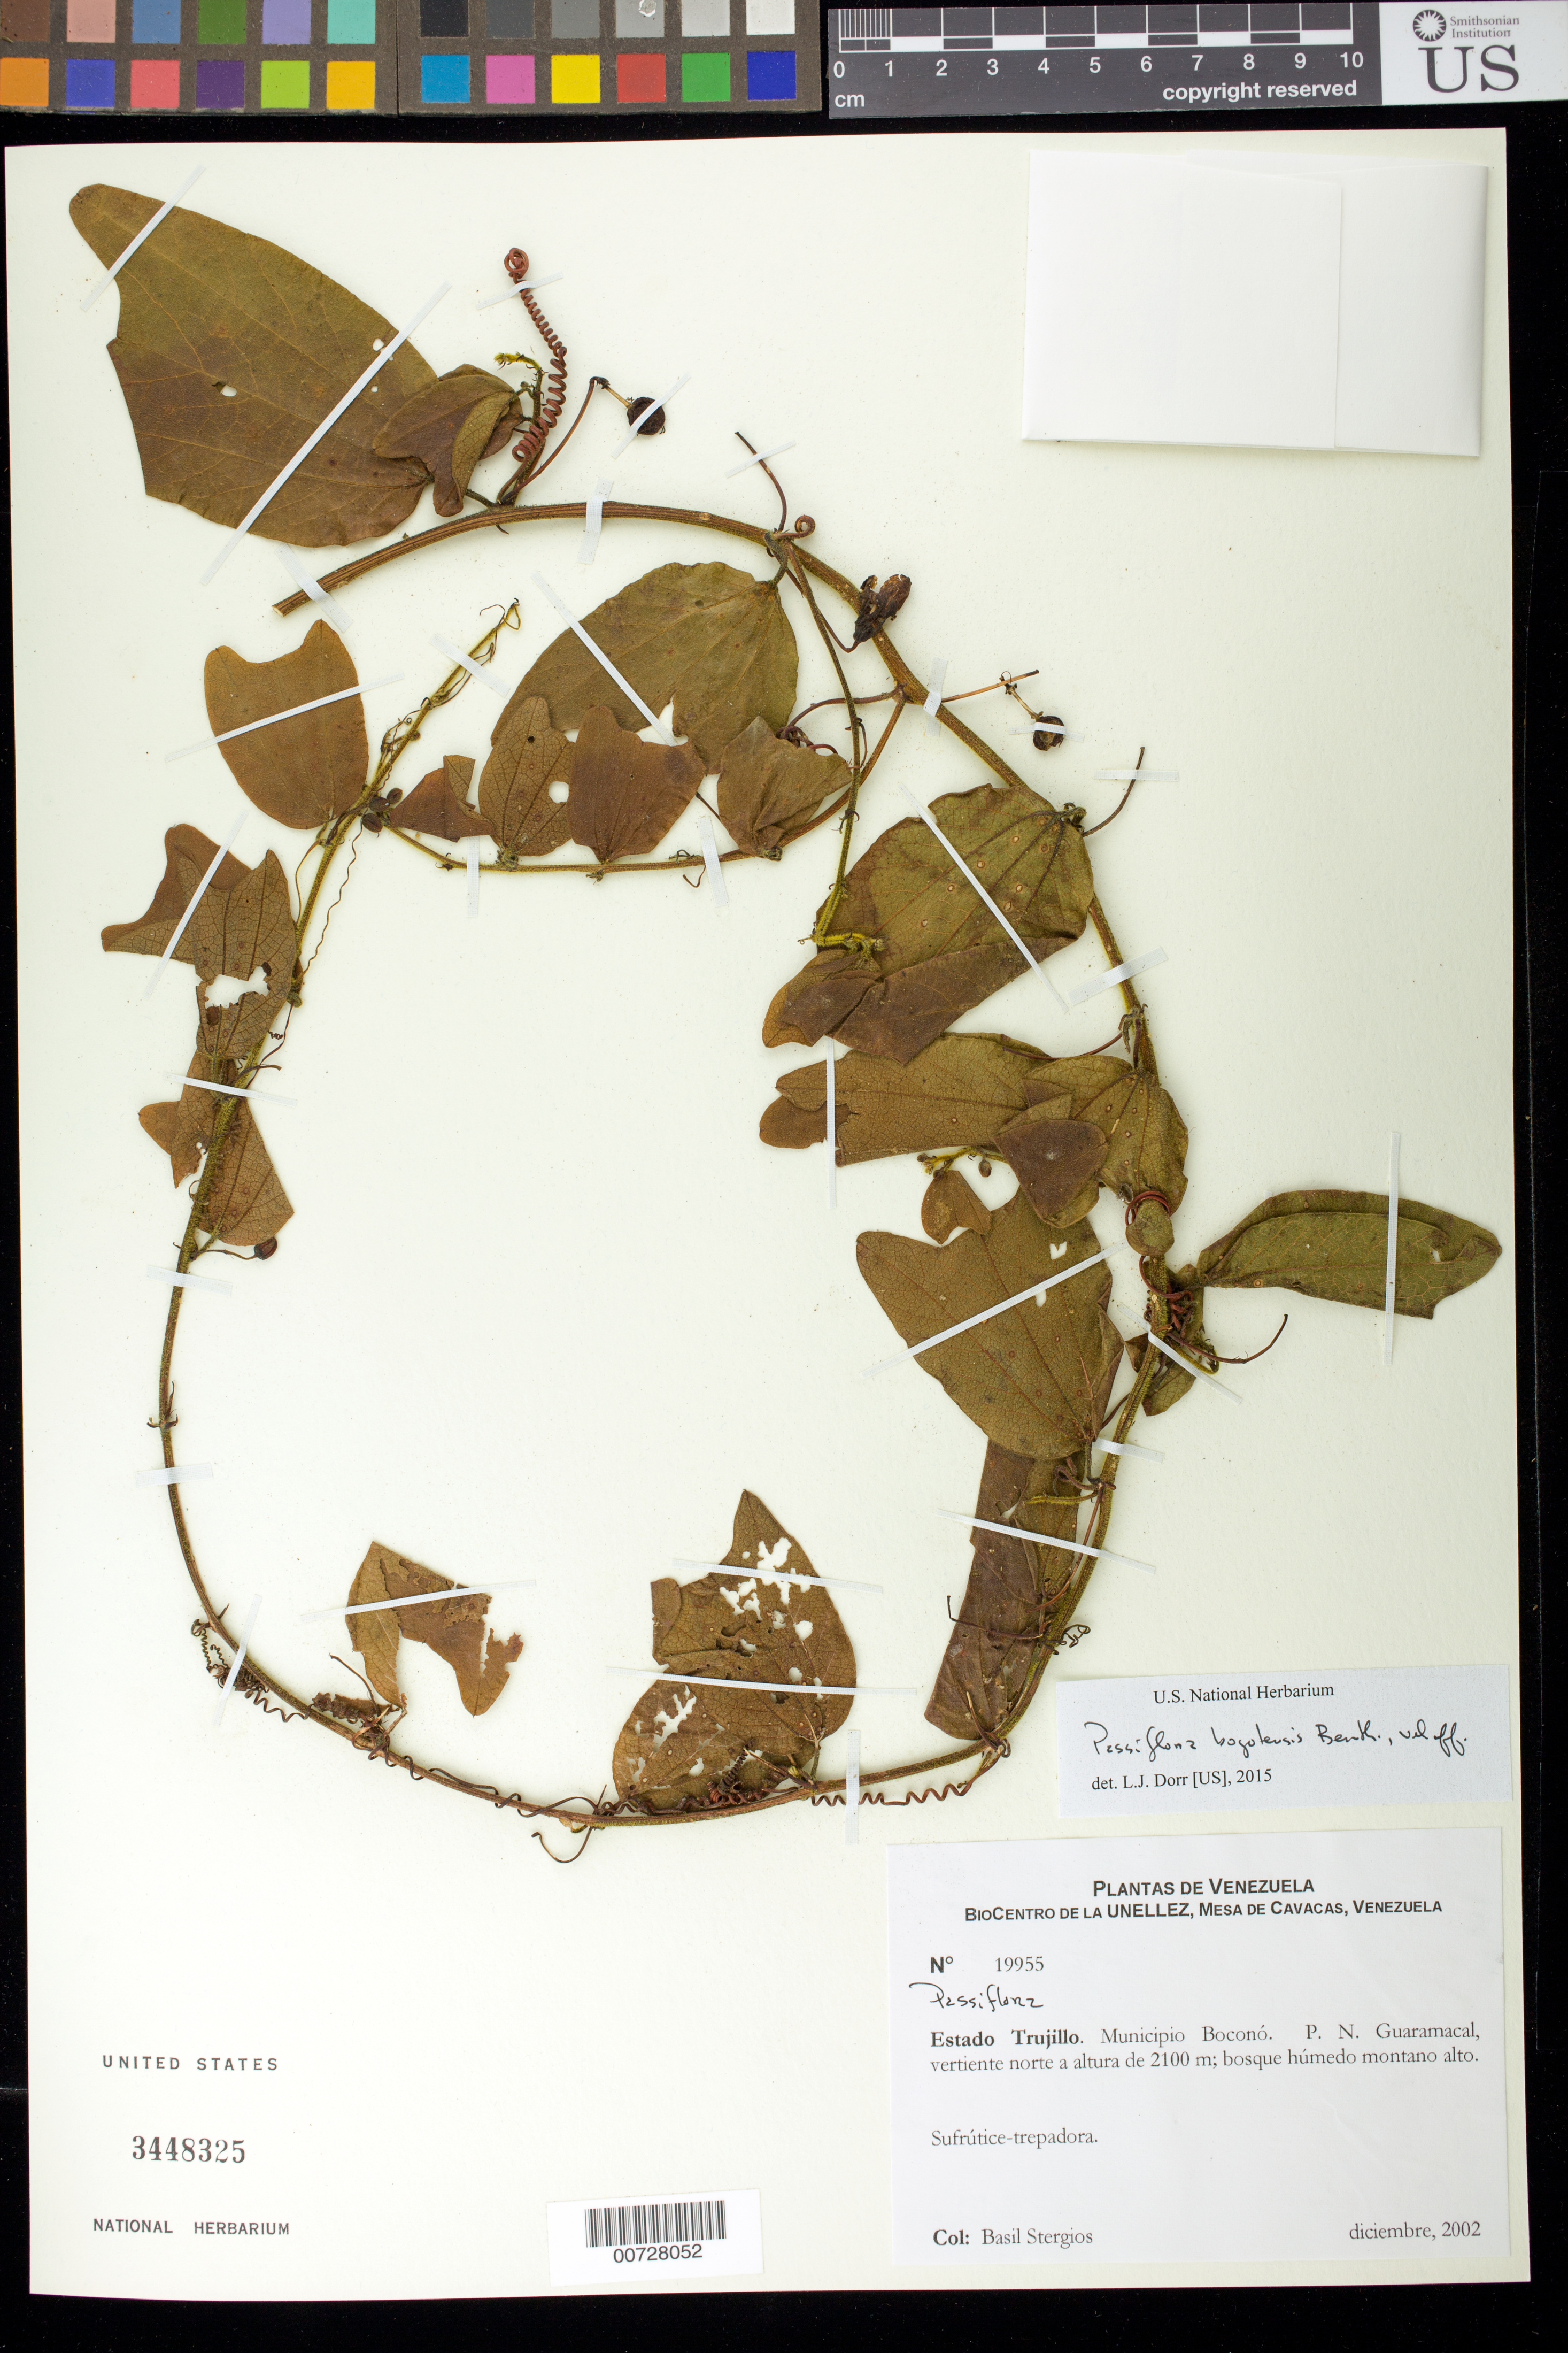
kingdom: Plantae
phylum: Tracheophyta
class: Magnoliopsida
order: Malpighiales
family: Passifloraceae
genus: Passiflora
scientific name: Passiflora bogotensis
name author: Benth.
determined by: Dorr, L. J., (BOT), Smithsonian Institution - National Museum of Natural History (UNITED STATES)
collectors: B. G. Stergios & A. Aldana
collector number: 19955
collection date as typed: Dec 2002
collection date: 2002-12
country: Venezuela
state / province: Trujillo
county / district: Boconó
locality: Parque Nacional Guaramacal, vertiente N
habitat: Bosque húmedo; montano alto.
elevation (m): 2100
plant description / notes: PORT, US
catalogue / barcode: US 3448325